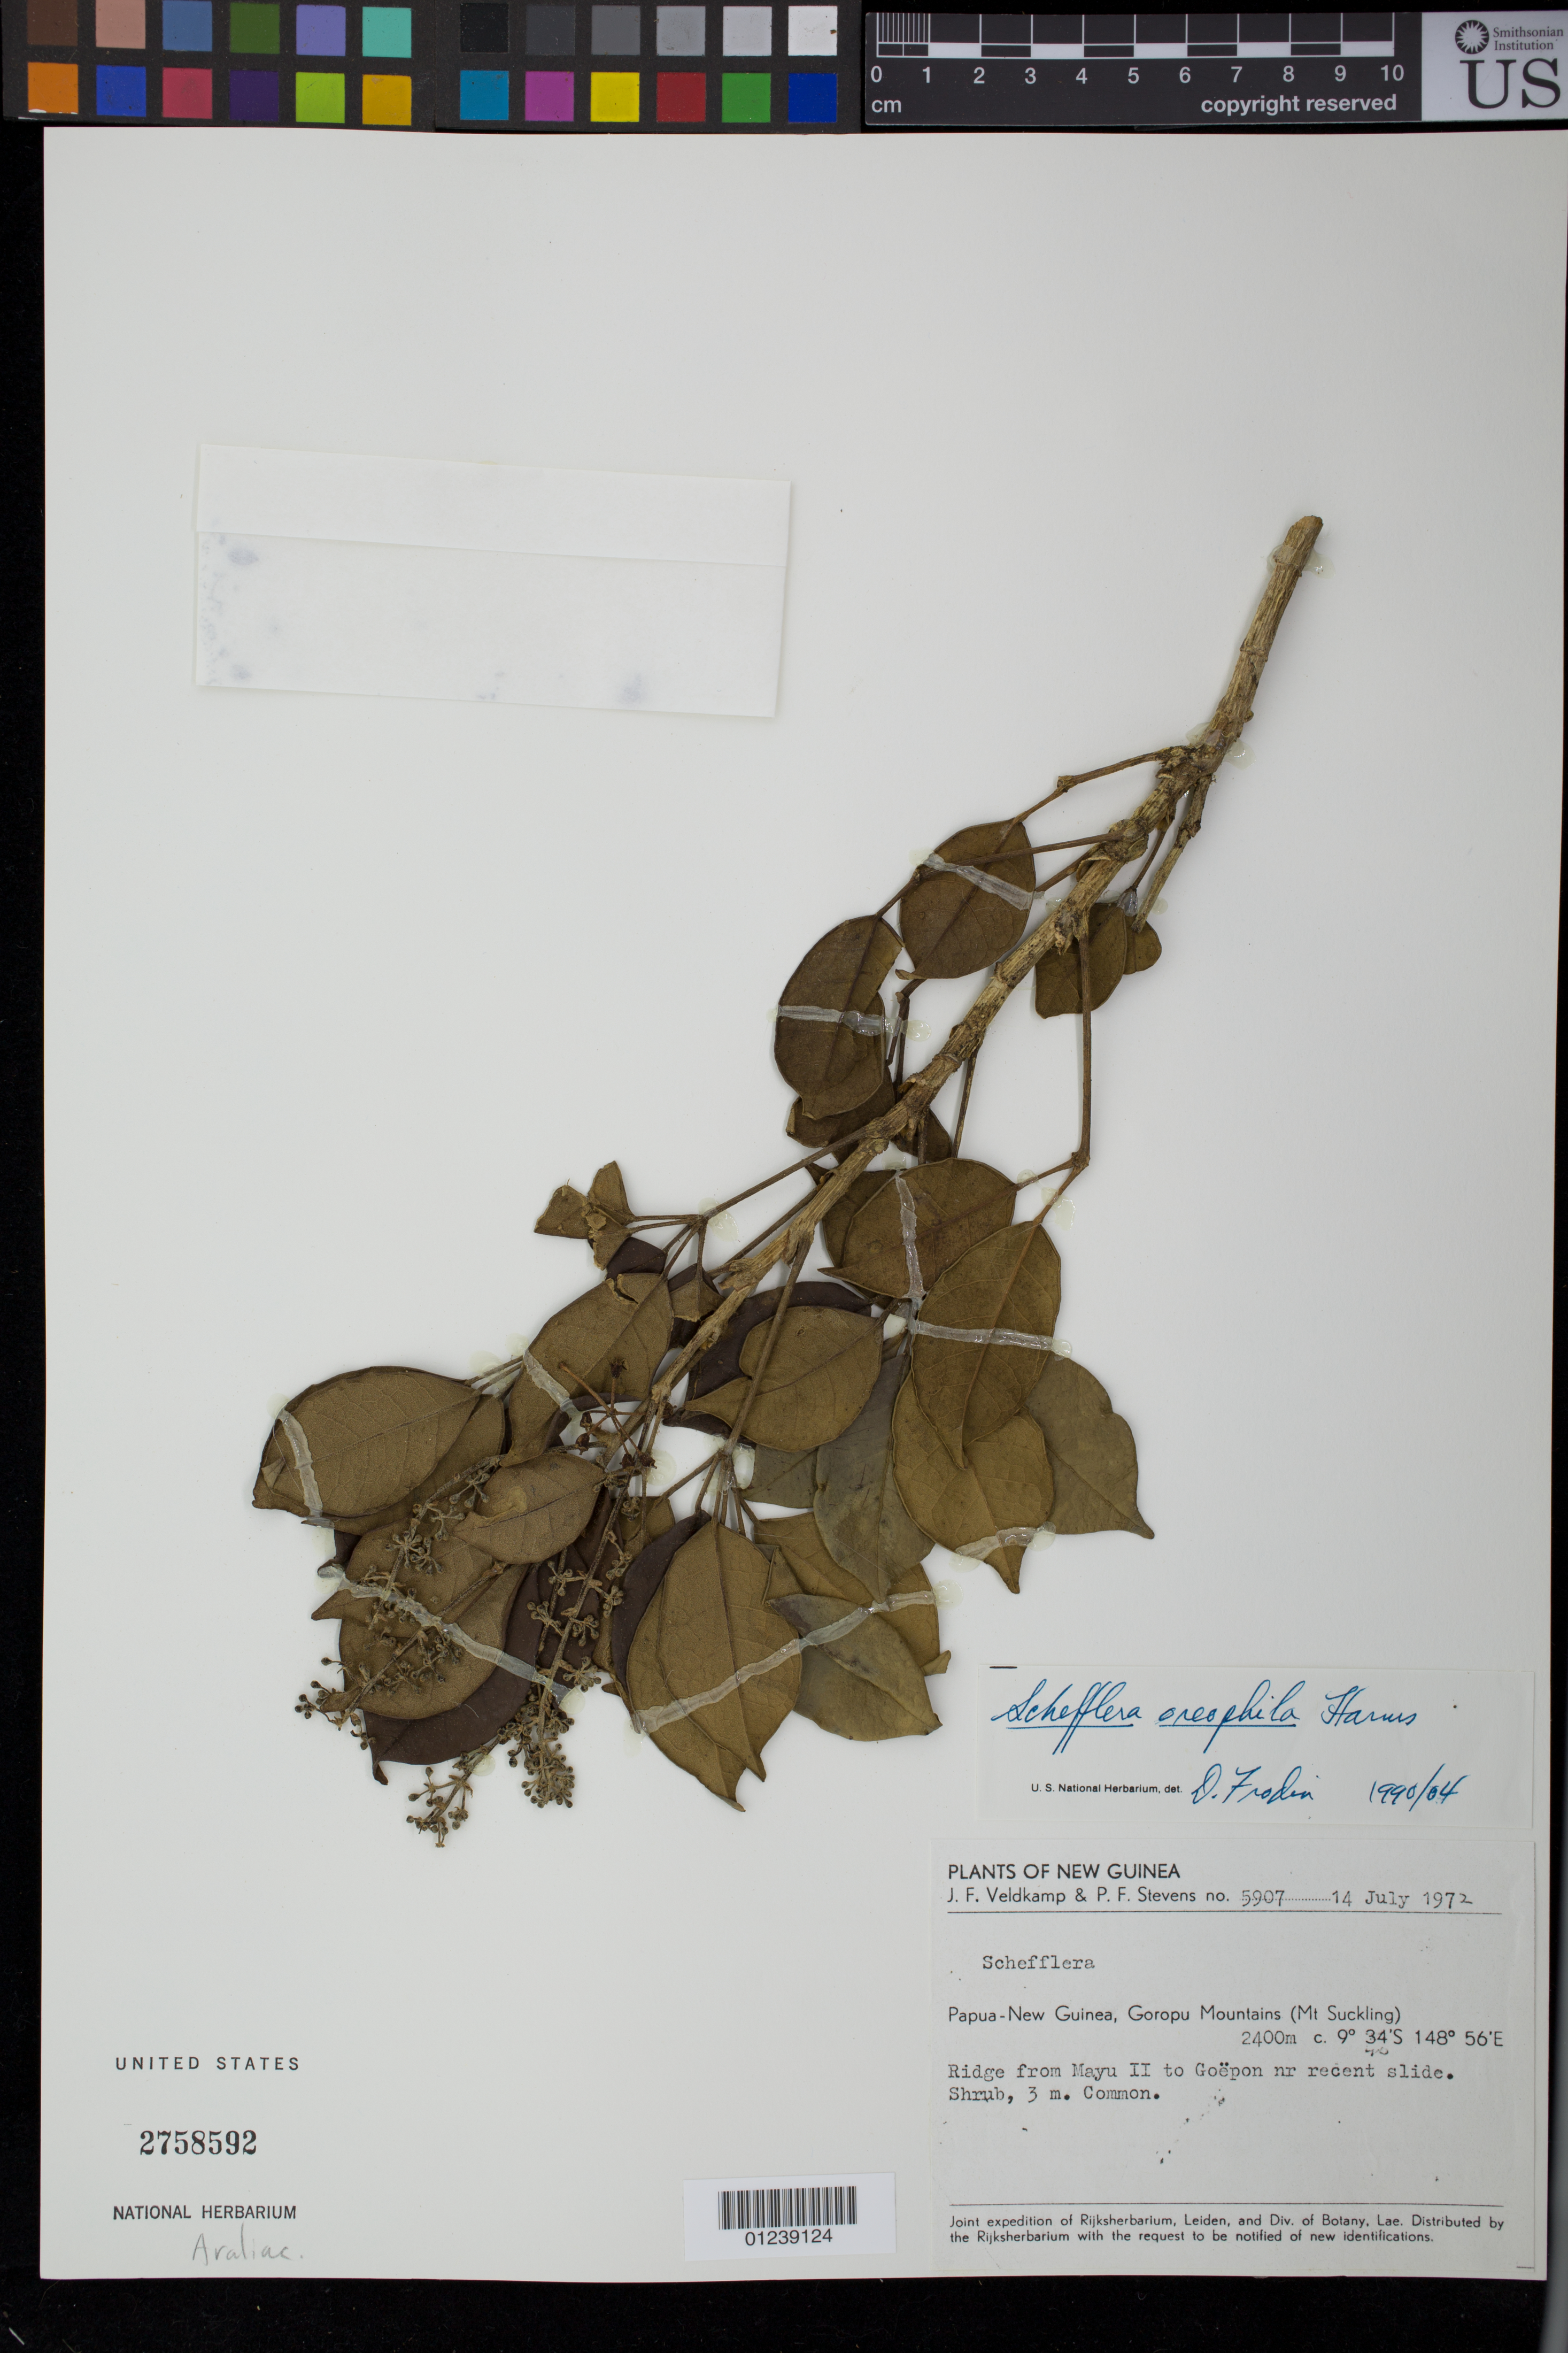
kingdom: Plantae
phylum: Tracheophyta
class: Magnoliopsida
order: Apiales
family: Araliaceae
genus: Heptapleurum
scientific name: Heptapleurum oreopolum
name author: (Harms) G. M. Plunkett & Lowry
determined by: Wagner, W. L., (BOT), Smithsonian Institution - National Museum of Natural History (UNITED STATES)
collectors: J. F. Veldkamp & P. F. Stevens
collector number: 5907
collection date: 1972-07-14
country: Papua New Guinea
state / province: Northern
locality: Goropu Mountains (Mt. Suckling). Ridge from Mayu II to Goepon nr recent slide.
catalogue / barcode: US 2758592